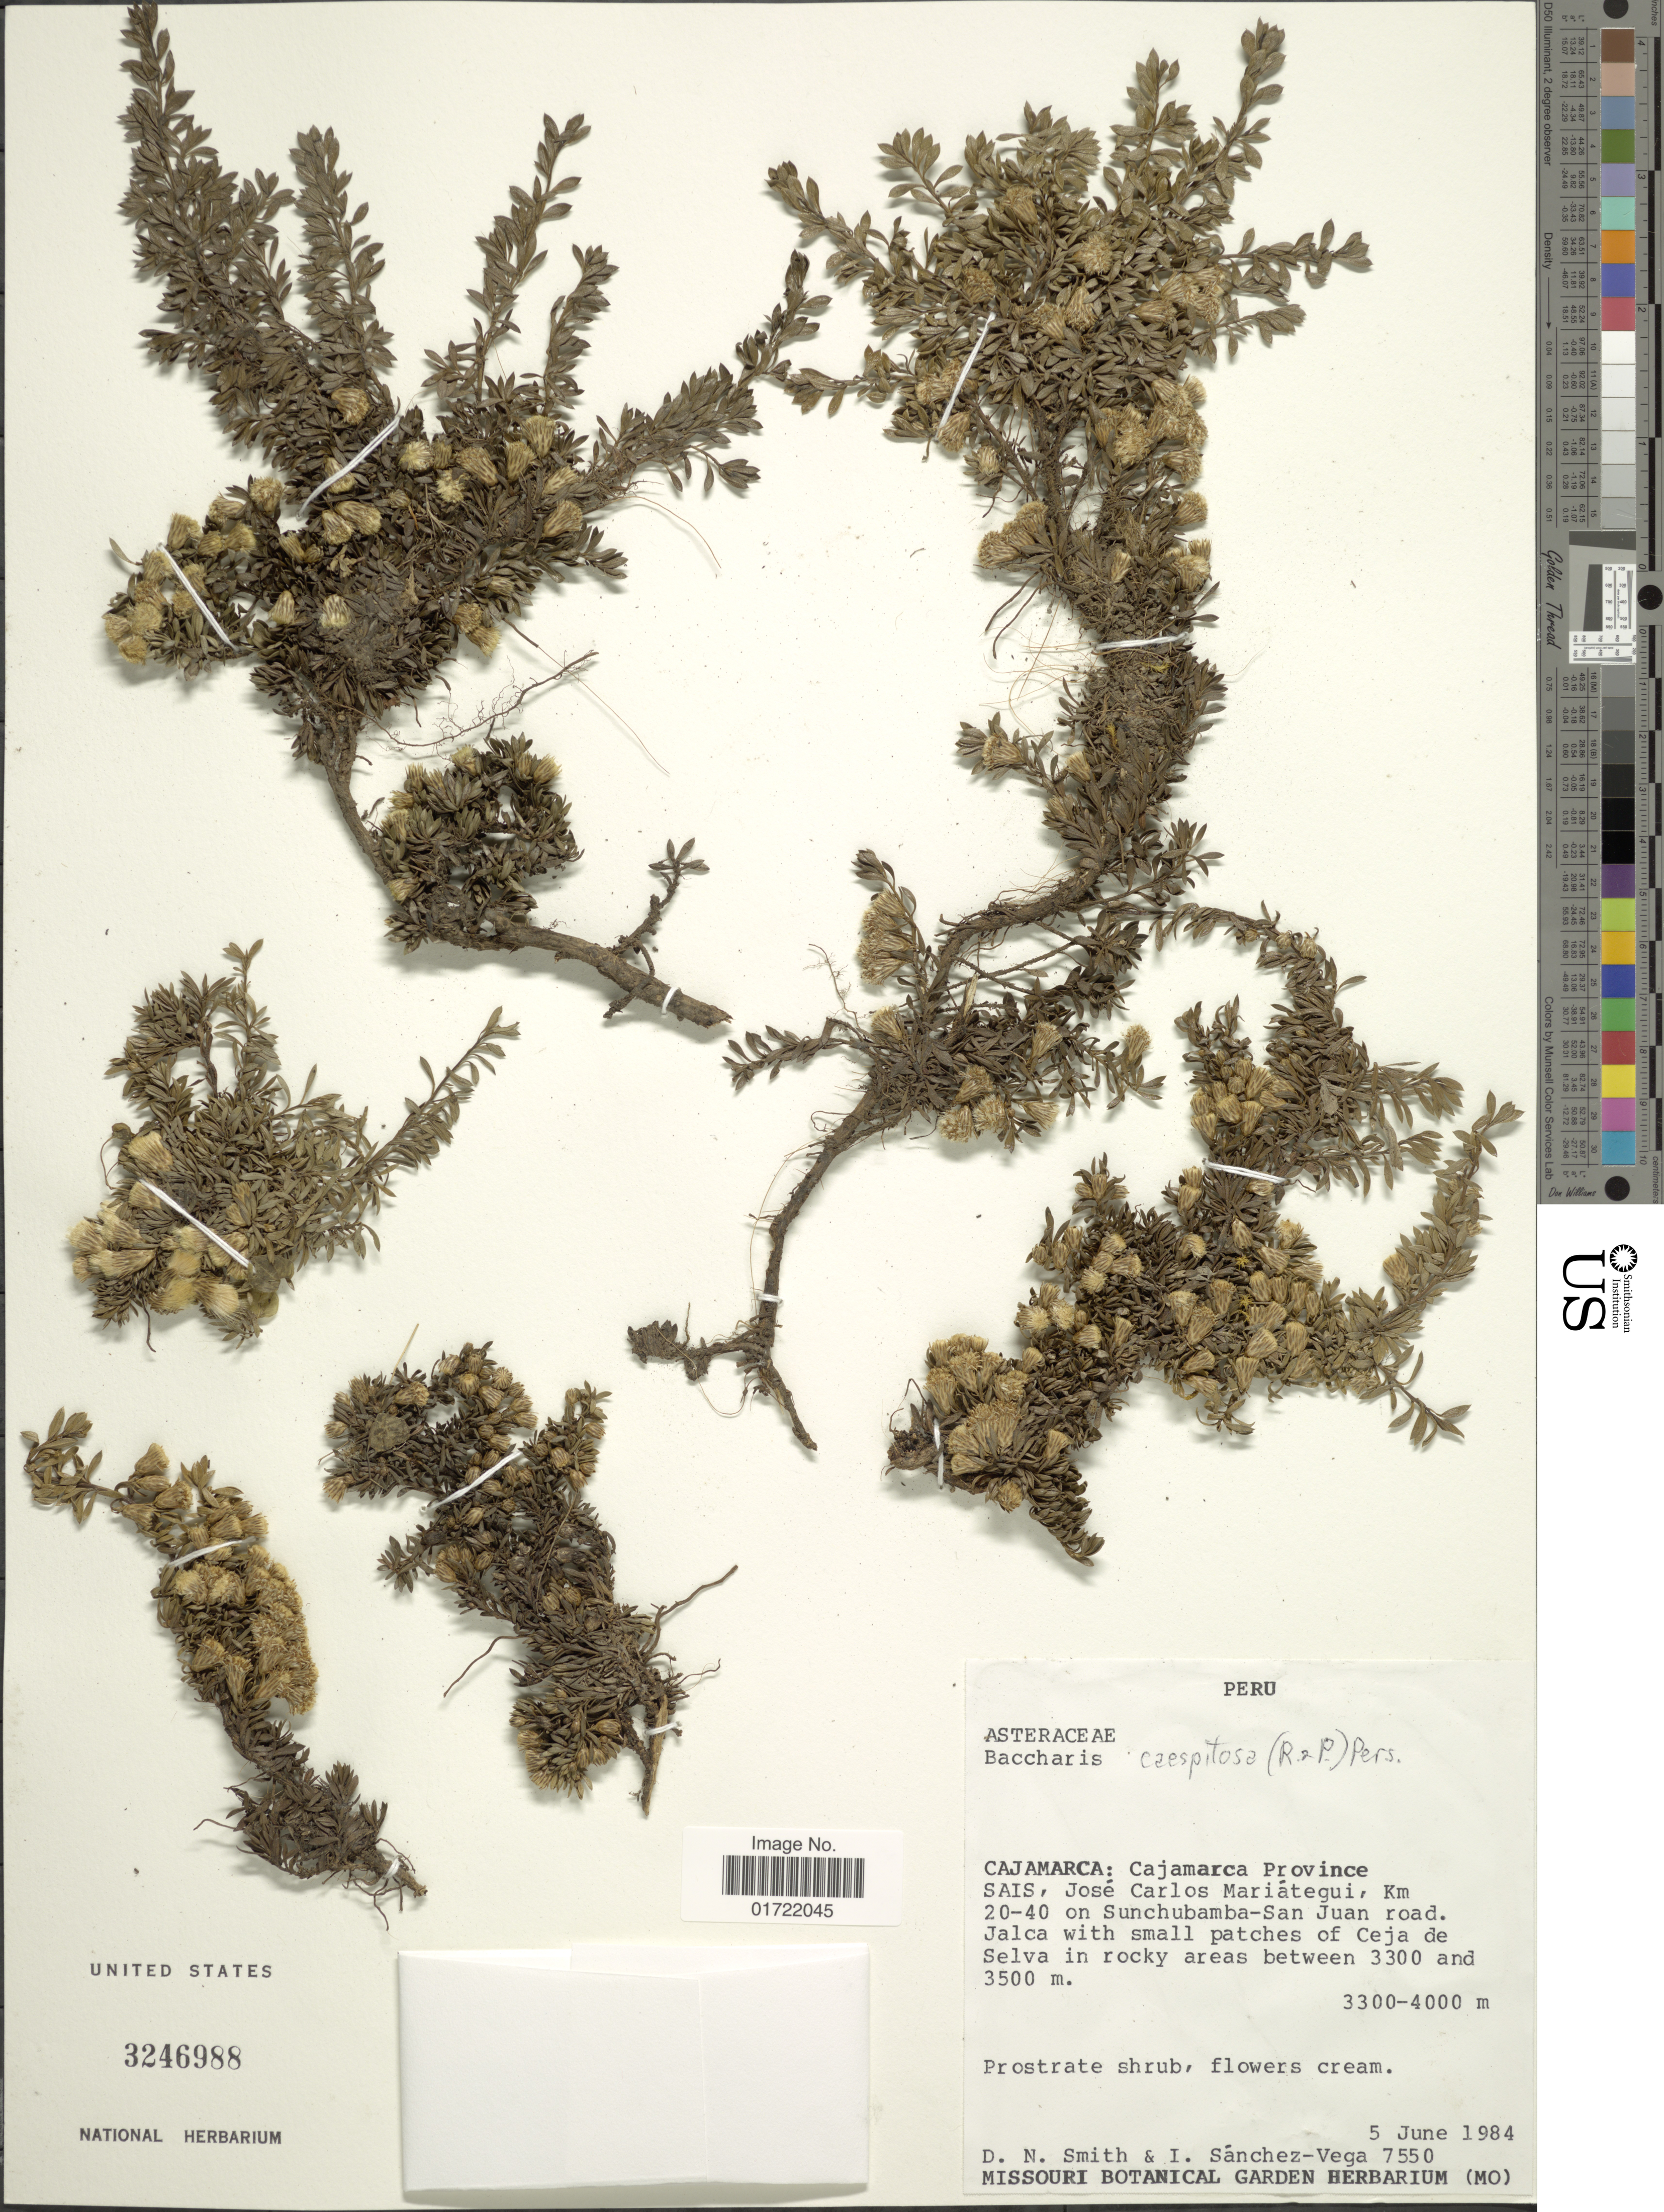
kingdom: Plantae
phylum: Tracheophyta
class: Magnoliopsida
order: Asterales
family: Asteraceae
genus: Baccharis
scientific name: Baccharis caespitosa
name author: (Ruiz & Pav.) Pers.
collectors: D. Smith & I. Sánchez-Vega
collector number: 7550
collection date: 1984-06-05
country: Peru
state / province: Cajamarca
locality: Cajamarca Province, Sais, Jose Carlos Mariatequi, Km 20-40 on Sunchubamba-San Juan road, Jalca with small patches on Ceja de Selva in rocky areas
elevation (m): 3300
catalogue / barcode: US 3246988